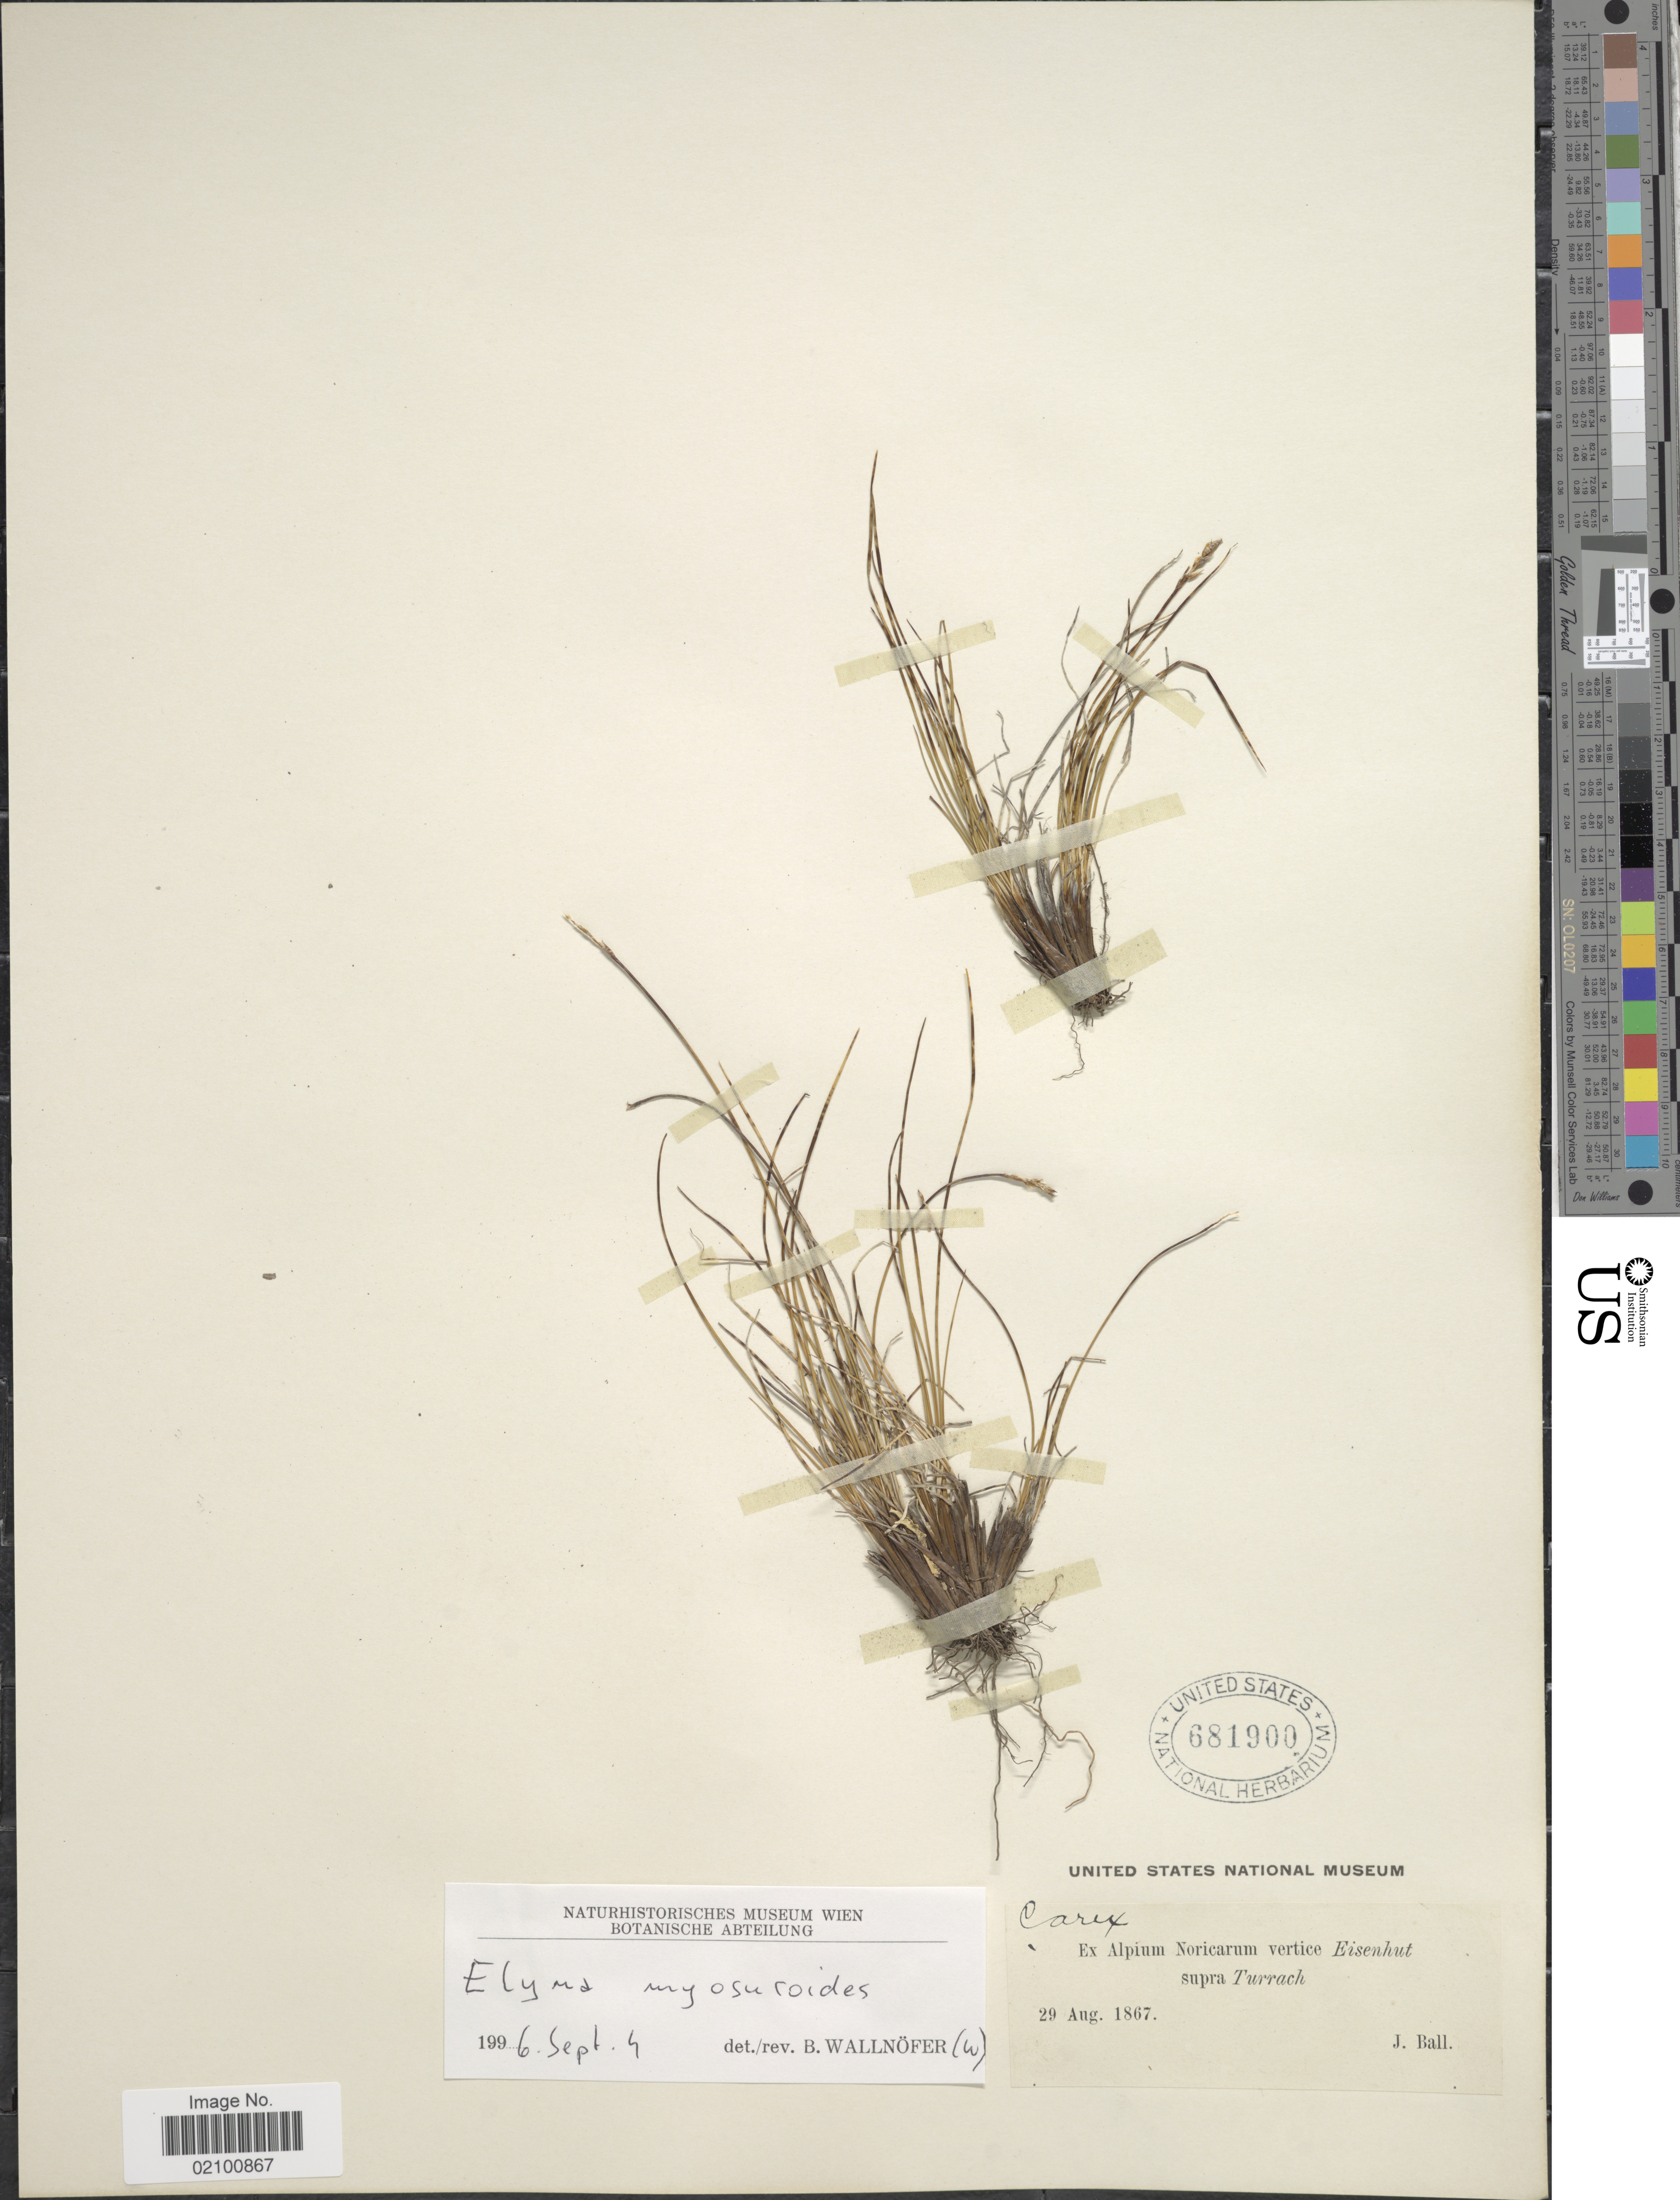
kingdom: Plantae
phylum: Tracheophyta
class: Liliopsida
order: Poales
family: Cyperaceae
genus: Carex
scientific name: Carex myosuroides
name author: Vill.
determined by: Strong, M. T., (US), Smithsonian Institution - National Museum of Natural History (UNITED STATES)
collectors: J. Ball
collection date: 1867-08-29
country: Austria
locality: Alpium Noricarum vertice Eisenhut, supra Turrach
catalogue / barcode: US 681900